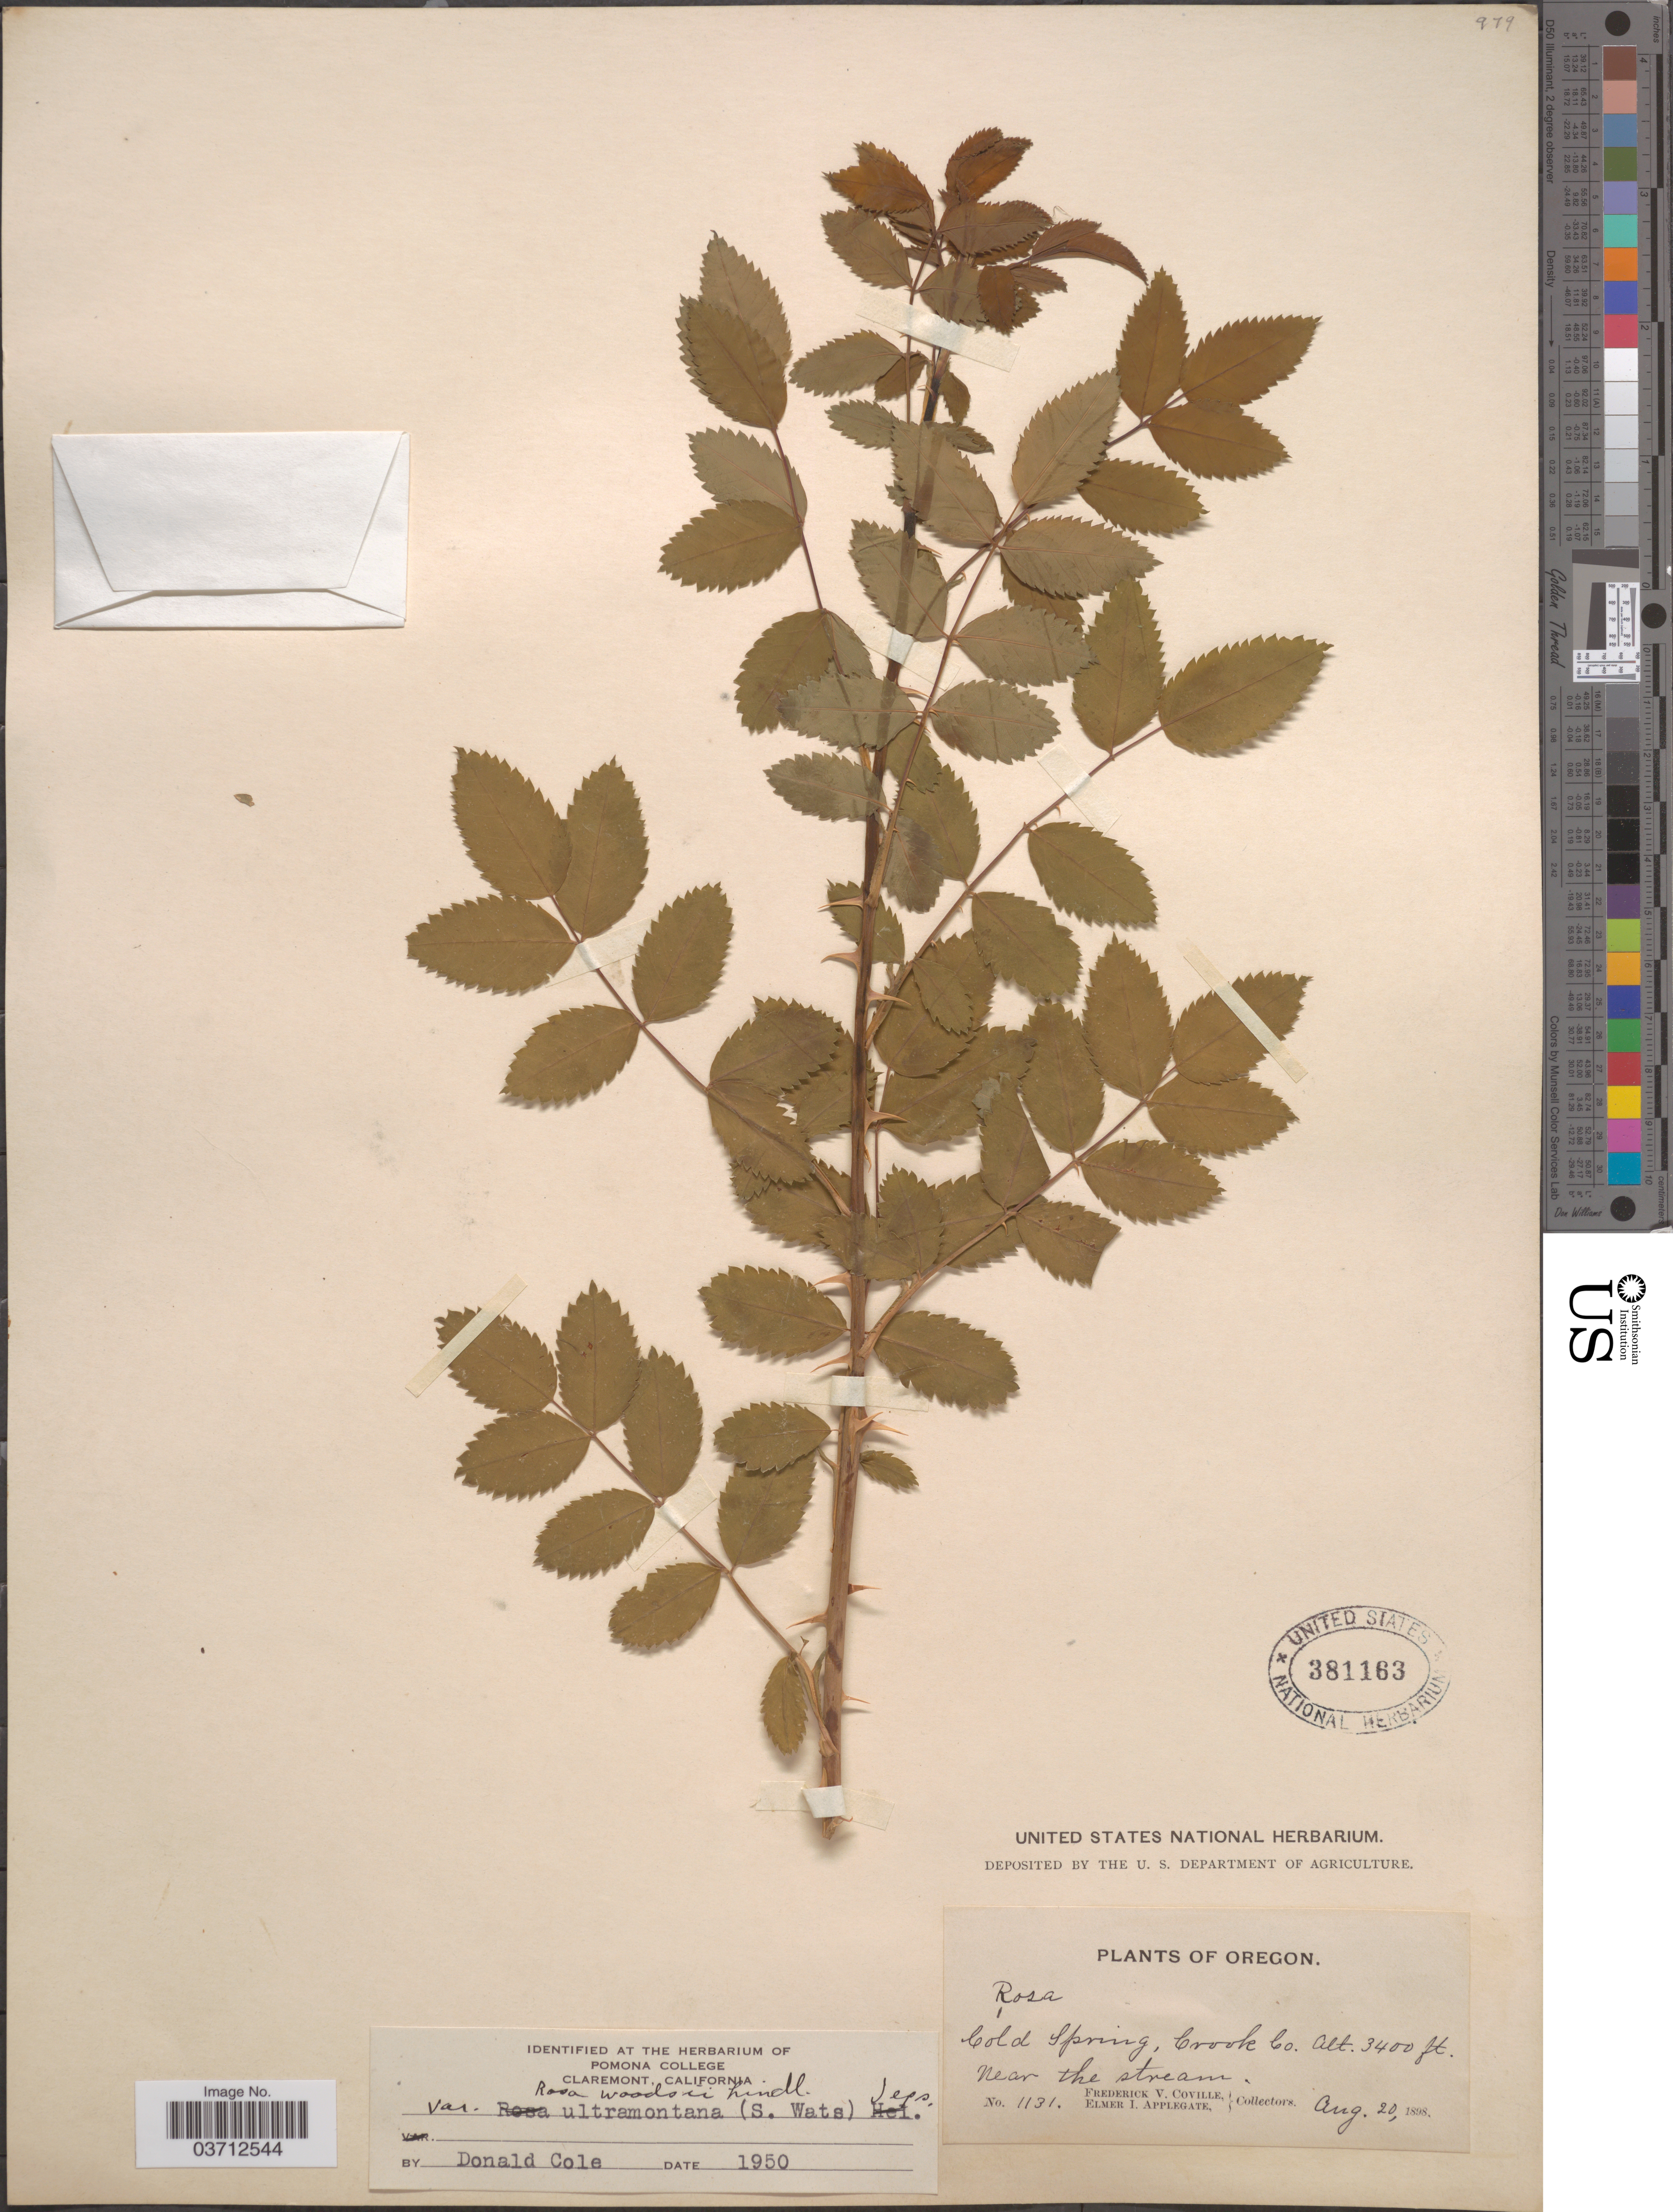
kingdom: Plantae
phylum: Tracheophyta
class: Magnoliopsida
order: Rosales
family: Rosaceae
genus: Rosa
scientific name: Rosa woodsii var. ultramontana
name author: Lindl.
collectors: F. V. Coville & E. I. Applegate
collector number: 1131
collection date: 1898-08-20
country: United States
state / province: Oregon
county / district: Crook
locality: Cold Spring, Crook Co. Near the stream.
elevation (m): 1036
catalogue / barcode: US 381163